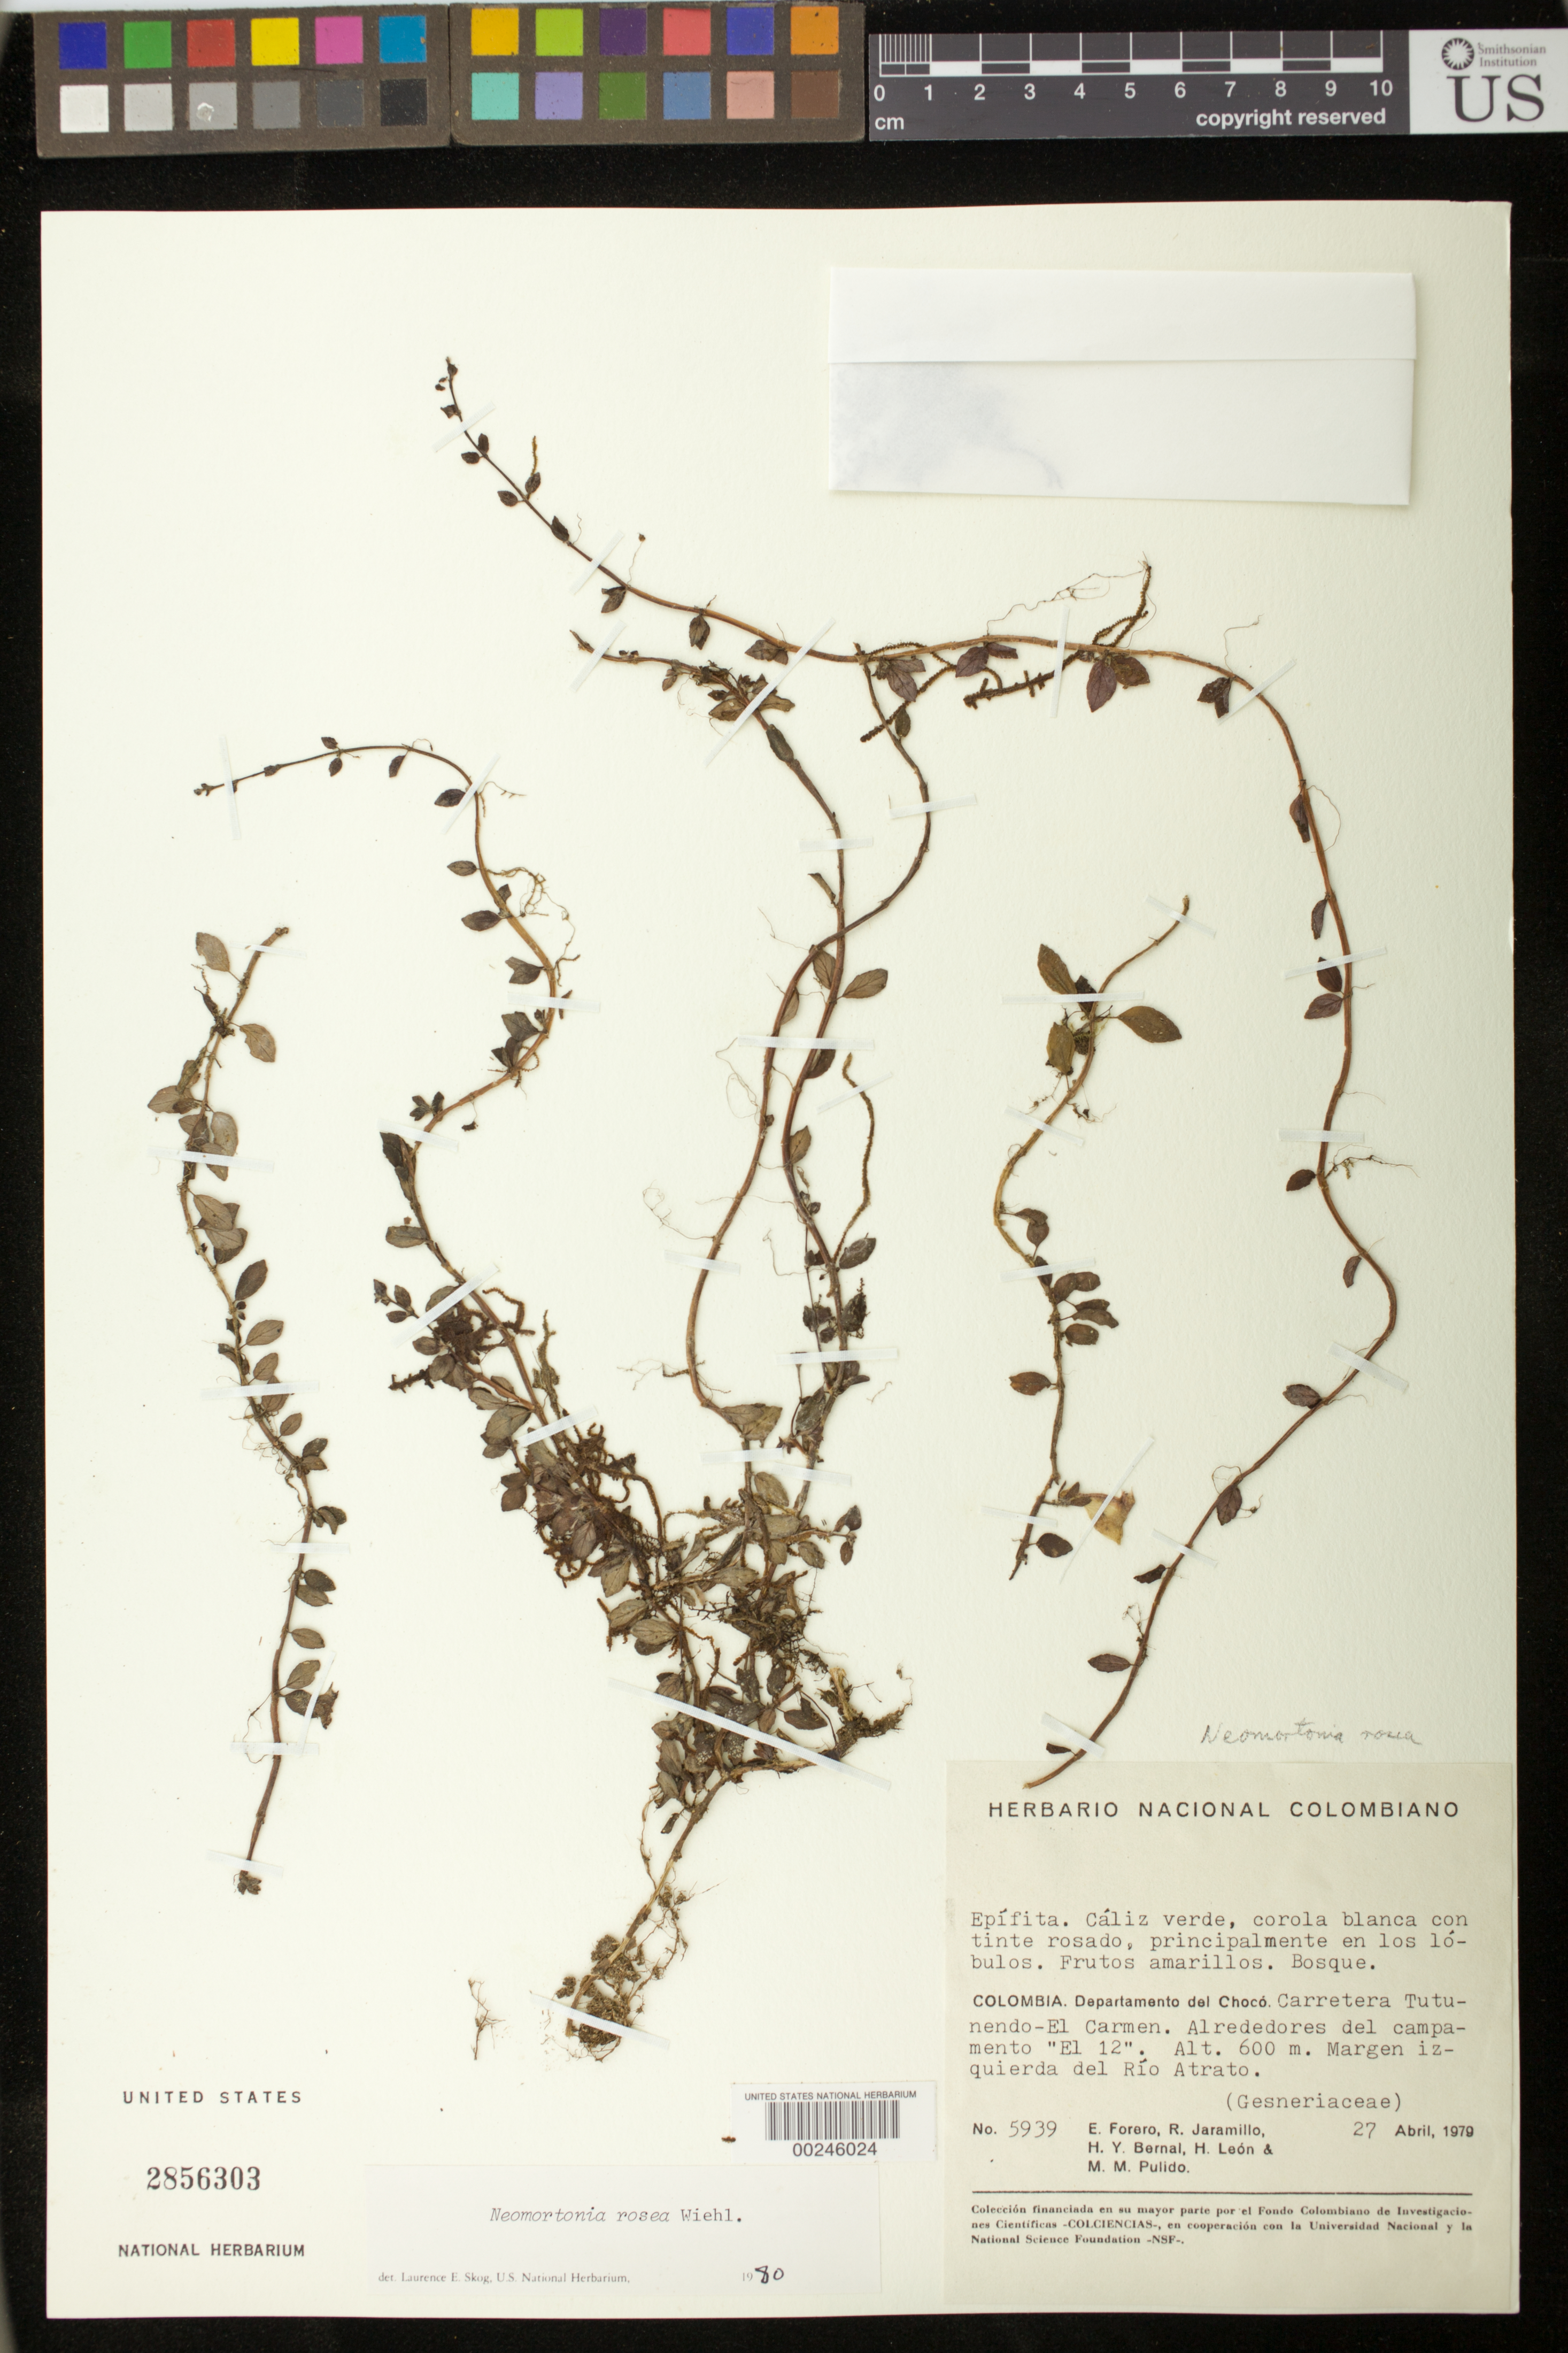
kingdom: Plantae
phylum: Tracheophyta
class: Magnoliopsida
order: Lamiales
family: Gesneriaceae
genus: Neomortonia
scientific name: Neomortonia rosea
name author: Wiehler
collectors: E. Forero, R. Jaramillo M., H. Y. Bernal, H. Leon & M. Pulido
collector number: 5939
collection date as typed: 27 Apr 1979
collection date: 1979-04-27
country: Colombia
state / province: Chocó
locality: Tutunendo-El Carmen highway, vicinity of camp "el 12", left bank of Rio Atrato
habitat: Forest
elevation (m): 600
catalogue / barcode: US 2856303